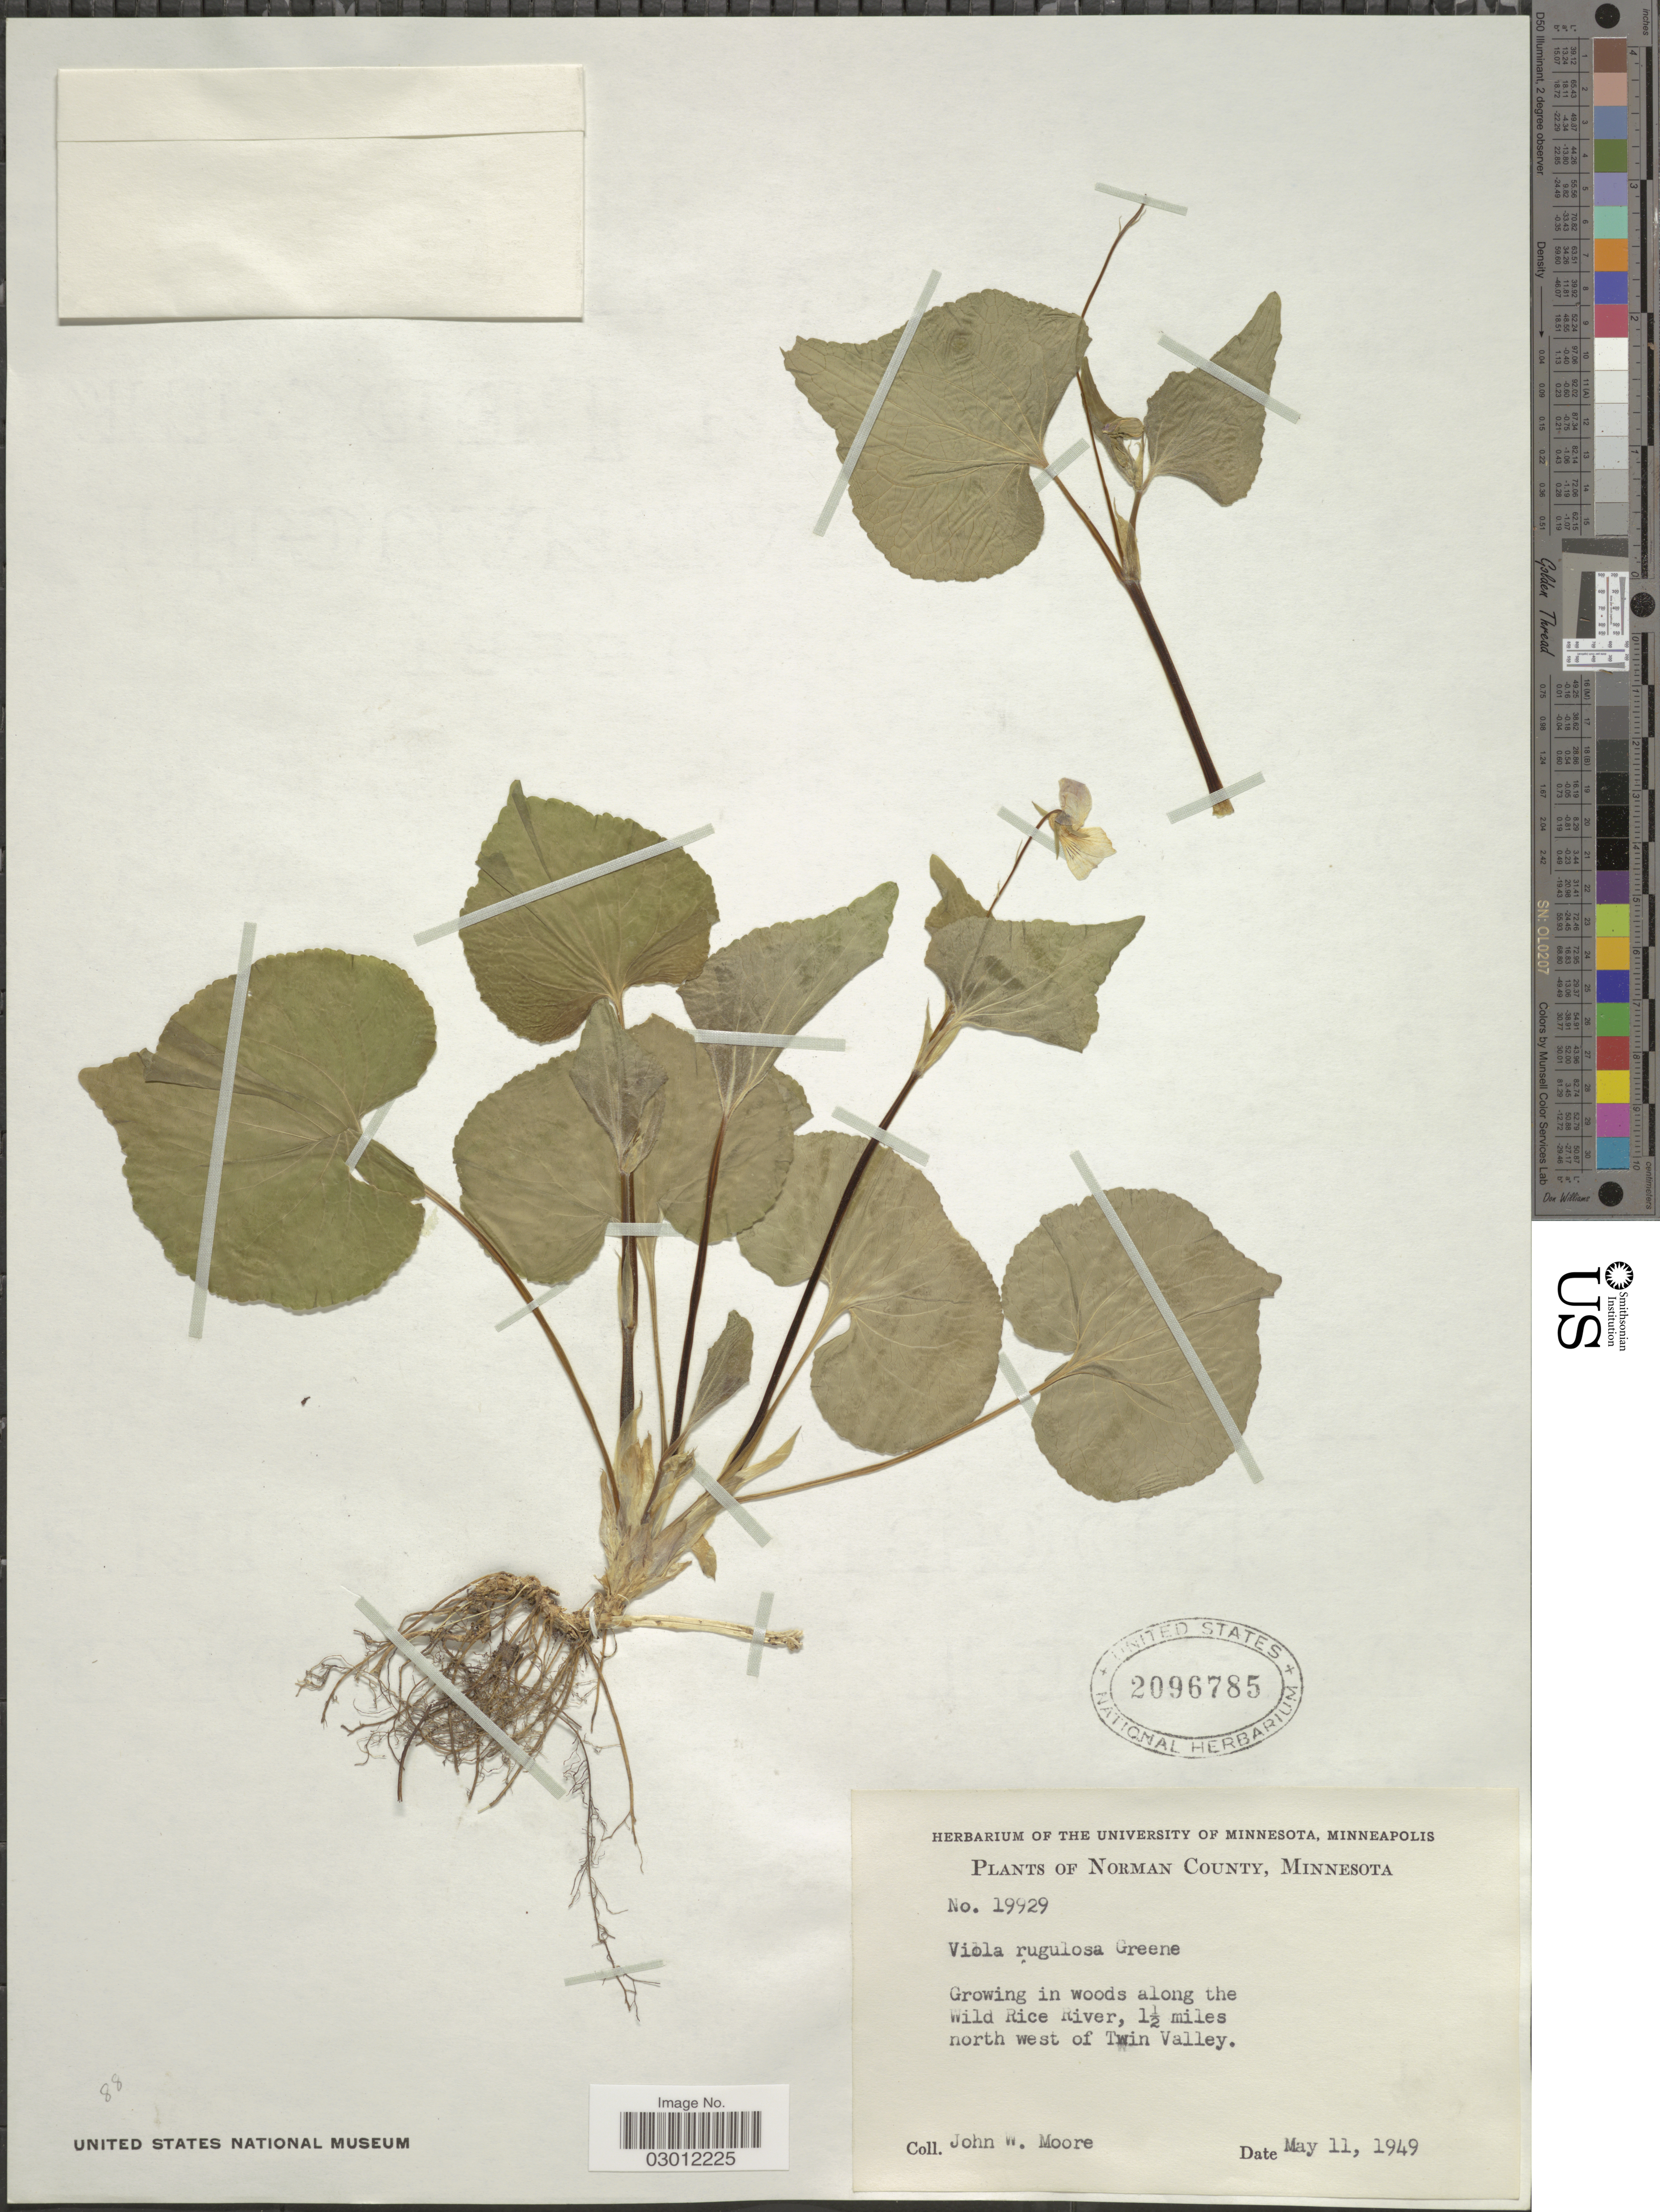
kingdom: Plantae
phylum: Tracheophyta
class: Magnoliopsida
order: Malpighiales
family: Violaceae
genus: Viola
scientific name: Viola canadensis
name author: L.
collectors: J. Moore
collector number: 19929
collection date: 1949-05-11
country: United States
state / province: Minnesota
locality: Norman County. Growing in woods along the Wild Rice River, 1½ miles north west of Twin Valley.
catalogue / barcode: US 2096785